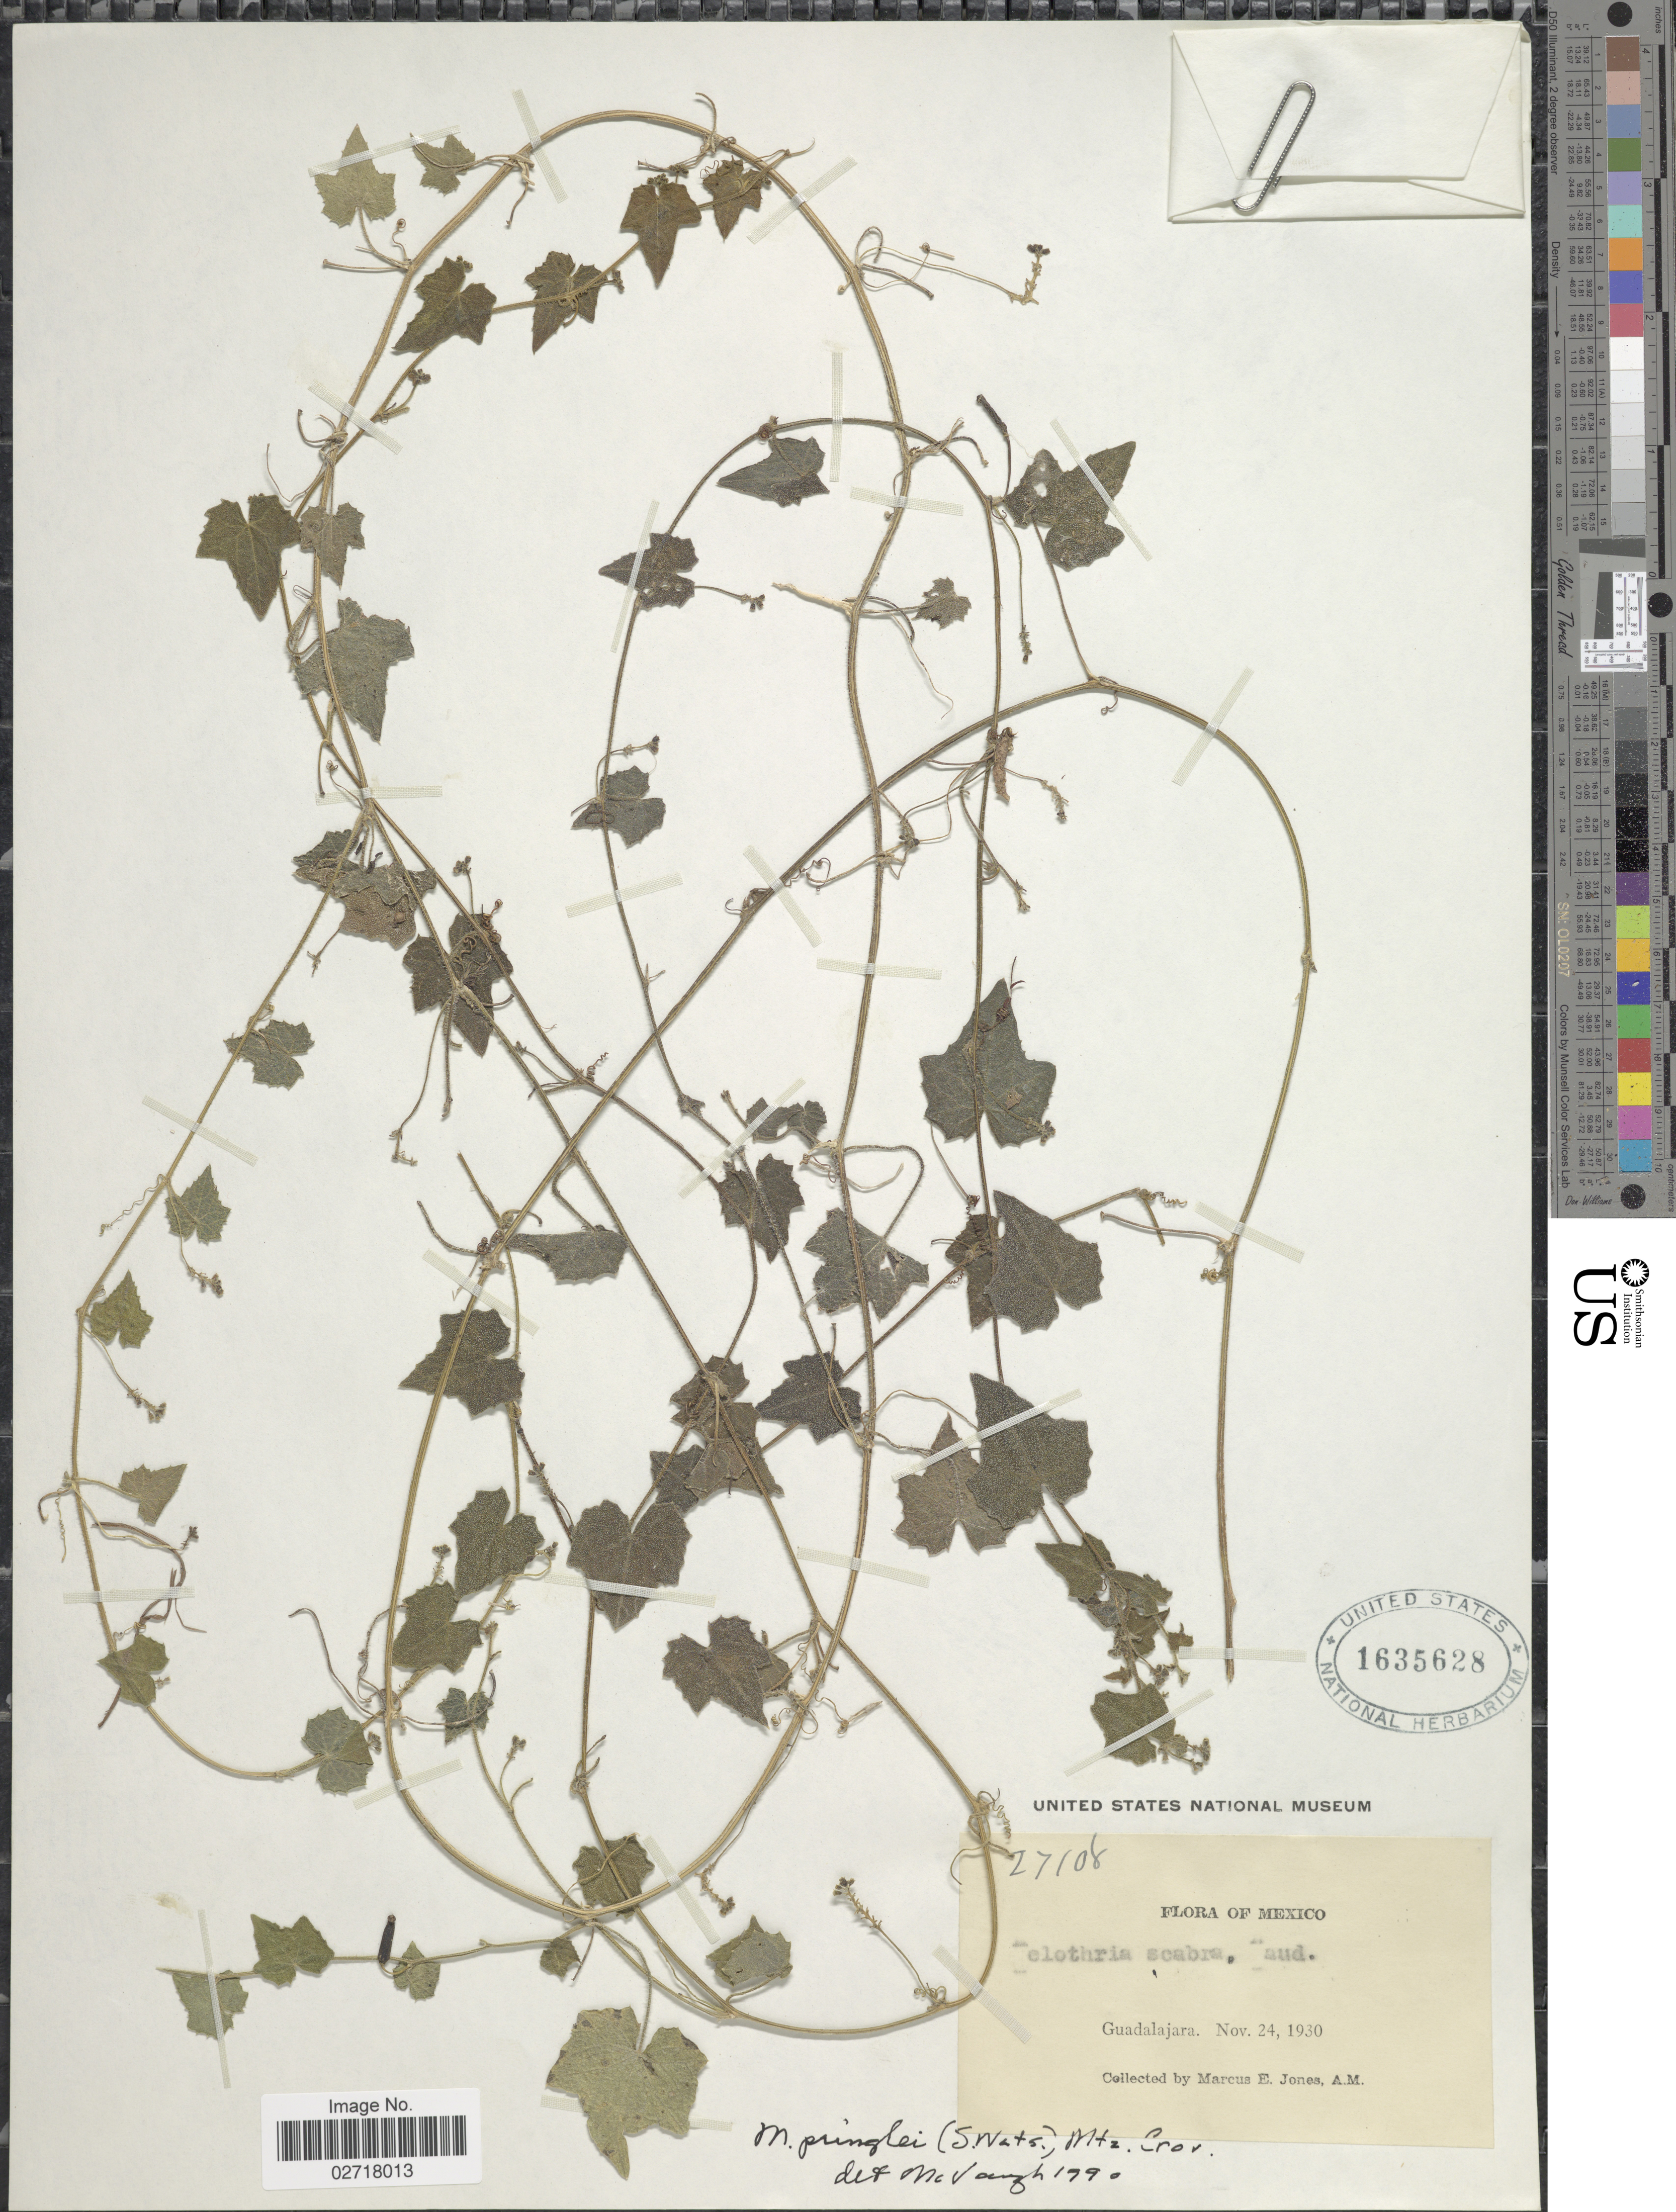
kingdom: Plantae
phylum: Tracheophyta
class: Magnoliopsida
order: Cucurbitales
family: Cucurbitaceae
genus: Melothria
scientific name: Melothria pringlei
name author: (S. Watson) Mart. Crov.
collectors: M. E. Jones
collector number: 27108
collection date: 1930-11-24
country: Mexico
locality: Guadalajara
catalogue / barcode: US 1635628